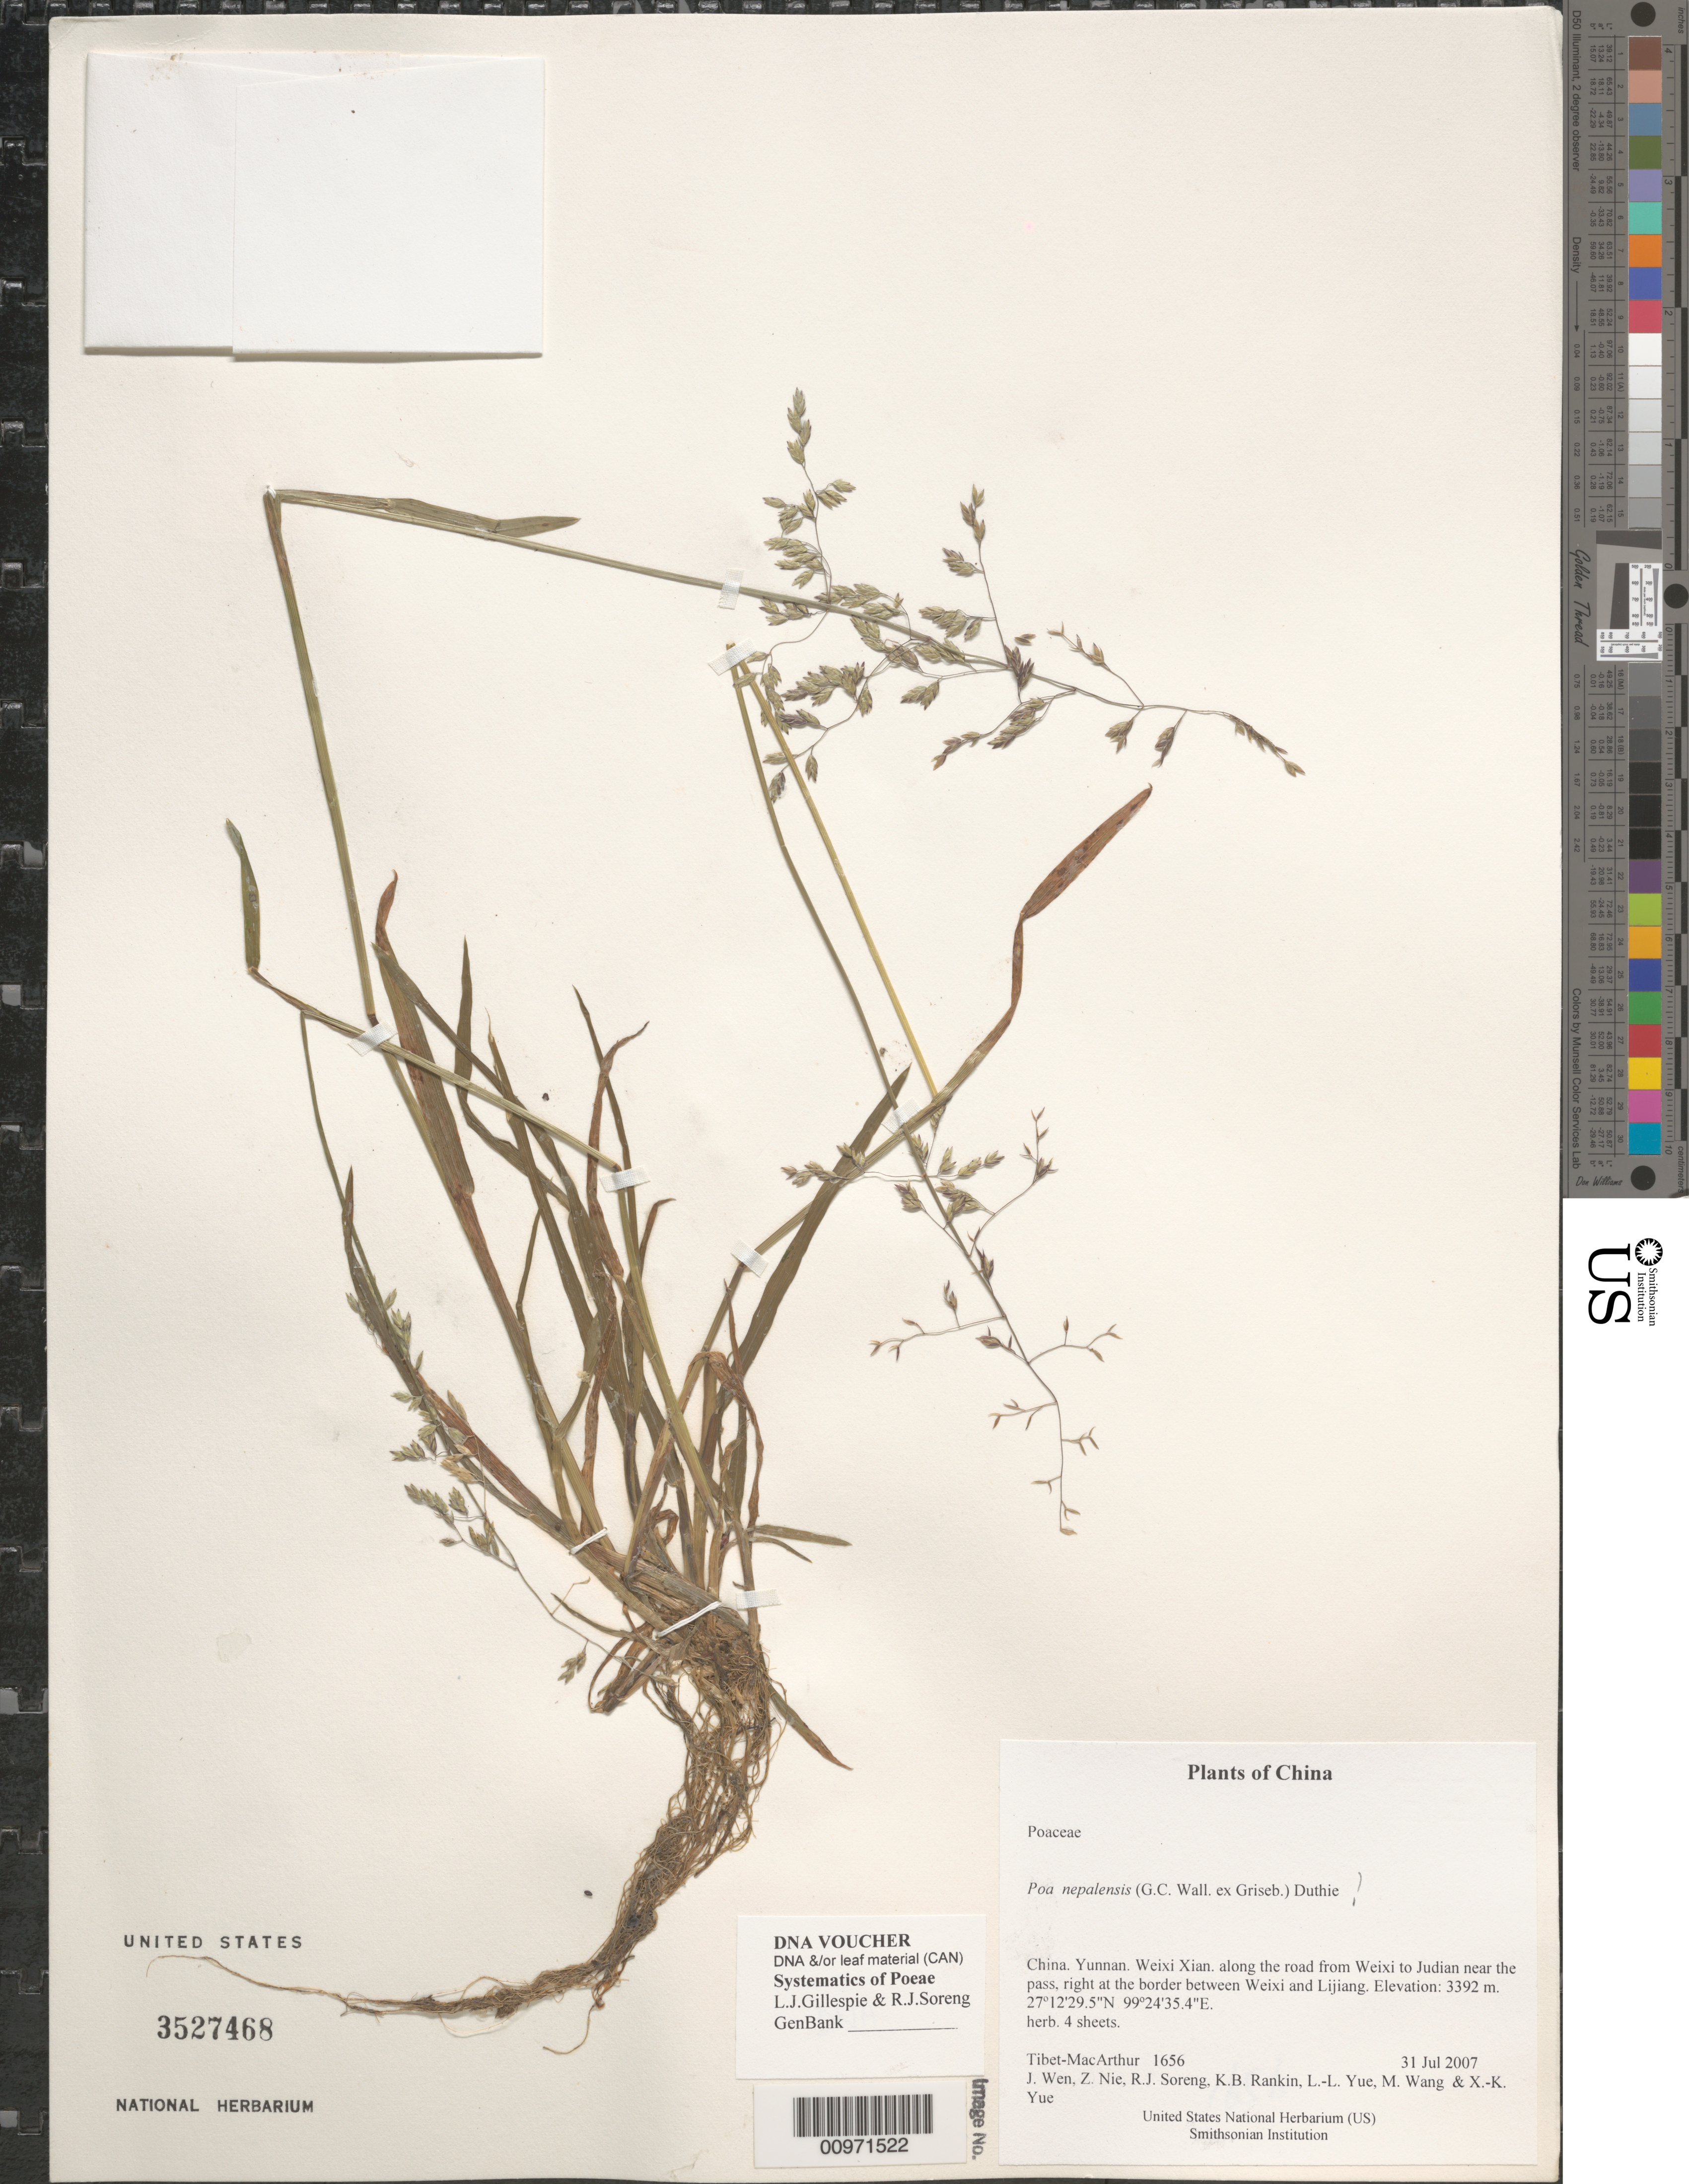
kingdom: Plantae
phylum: Tracheophyta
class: Liliopsida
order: Poales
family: Poaceae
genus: Poa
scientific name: Poa nepalensis var. nepalensis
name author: (G.C. Wall. ex Griseb.) Duthie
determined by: Soreng, Robert J., Research Associate (BOT), Smithsonian Institution - National Museum of Natural History (UNITED STATES)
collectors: Tibet-MacArthur, J. Wen, Z. Nie, R. J. Soreng, K. Rankin, L. Yue, M. Wang & X. Yue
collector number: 1656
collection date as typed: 31 Jul 2007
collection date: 2007-07-31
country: China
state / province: Yunnan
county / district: Weixi Xian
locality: along the road from Weixi to Judian near the pass, right at the border between Weixi and Lijiang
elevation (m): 3392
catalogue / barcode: US 3527468